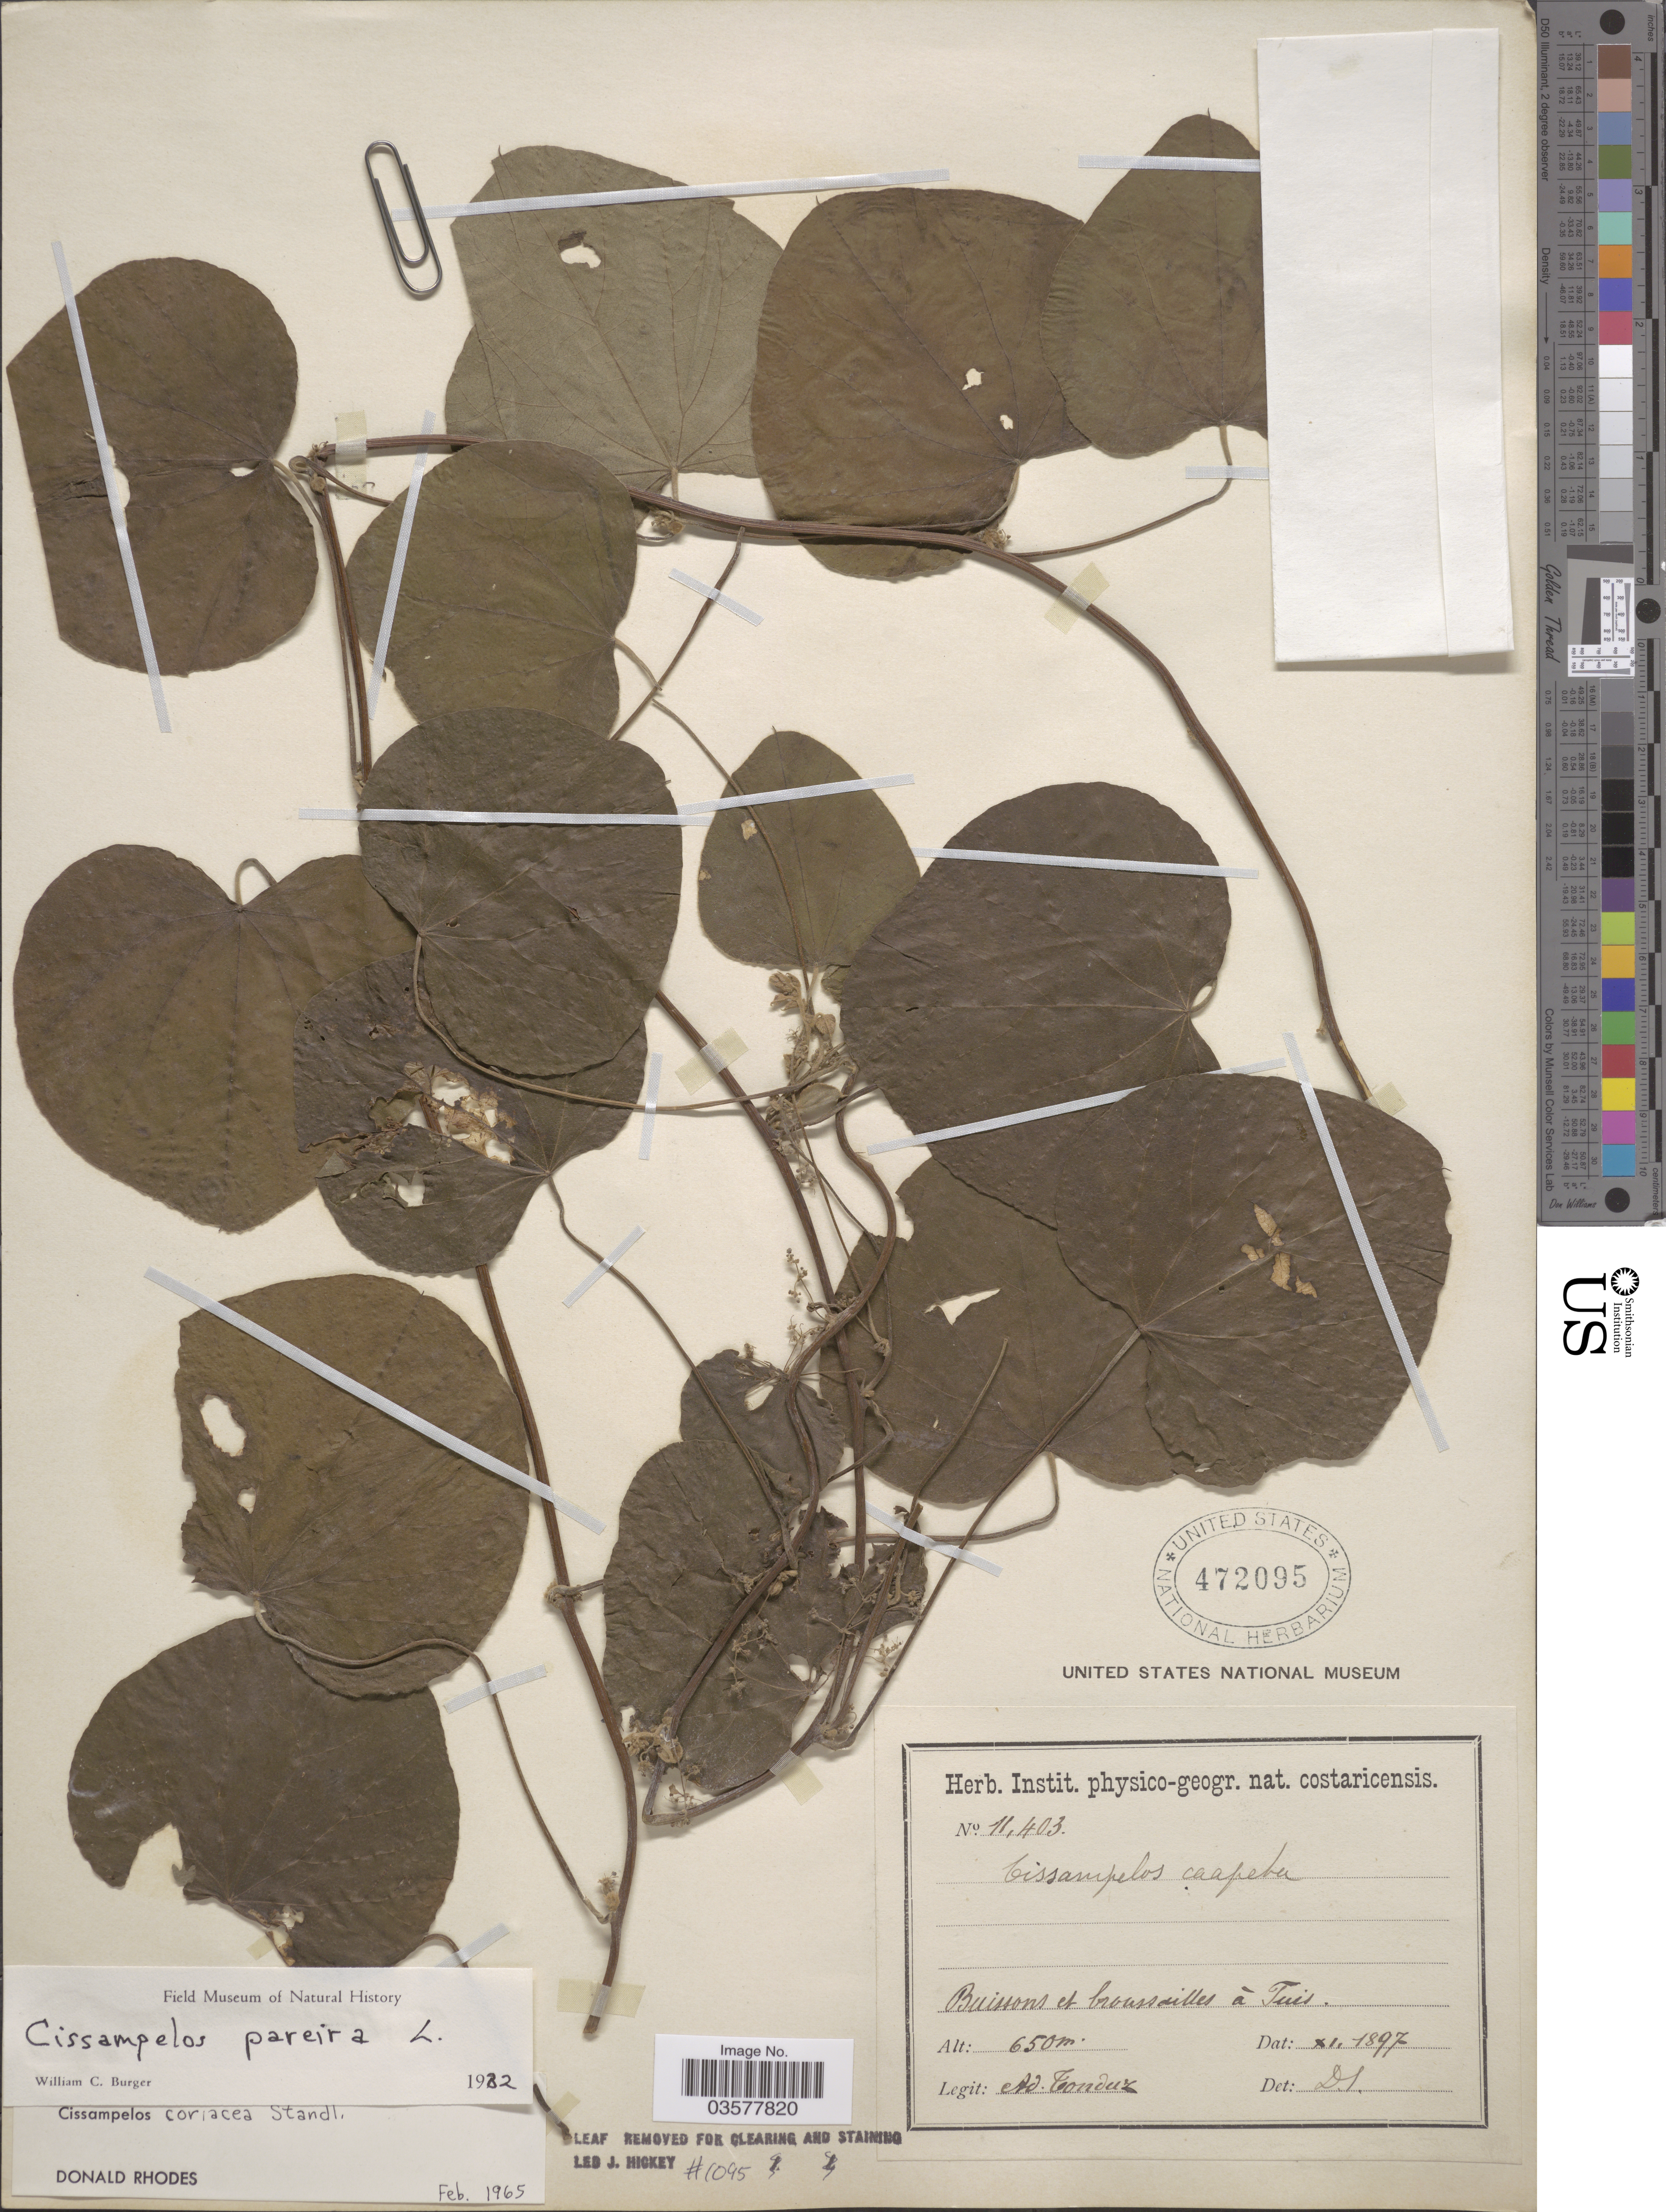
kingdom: Plantae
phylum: Tracheophyta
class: Magnoliopsida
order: Ranunculales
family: Menispermaceae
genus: Cissampelos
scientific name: Cissampelos pareira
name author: L.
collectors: A. Tonduz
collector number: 11403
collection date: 1897-12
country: Costa Rica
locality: Buissons et broussailles á Tuis.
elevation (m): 650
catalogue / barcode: US 472095